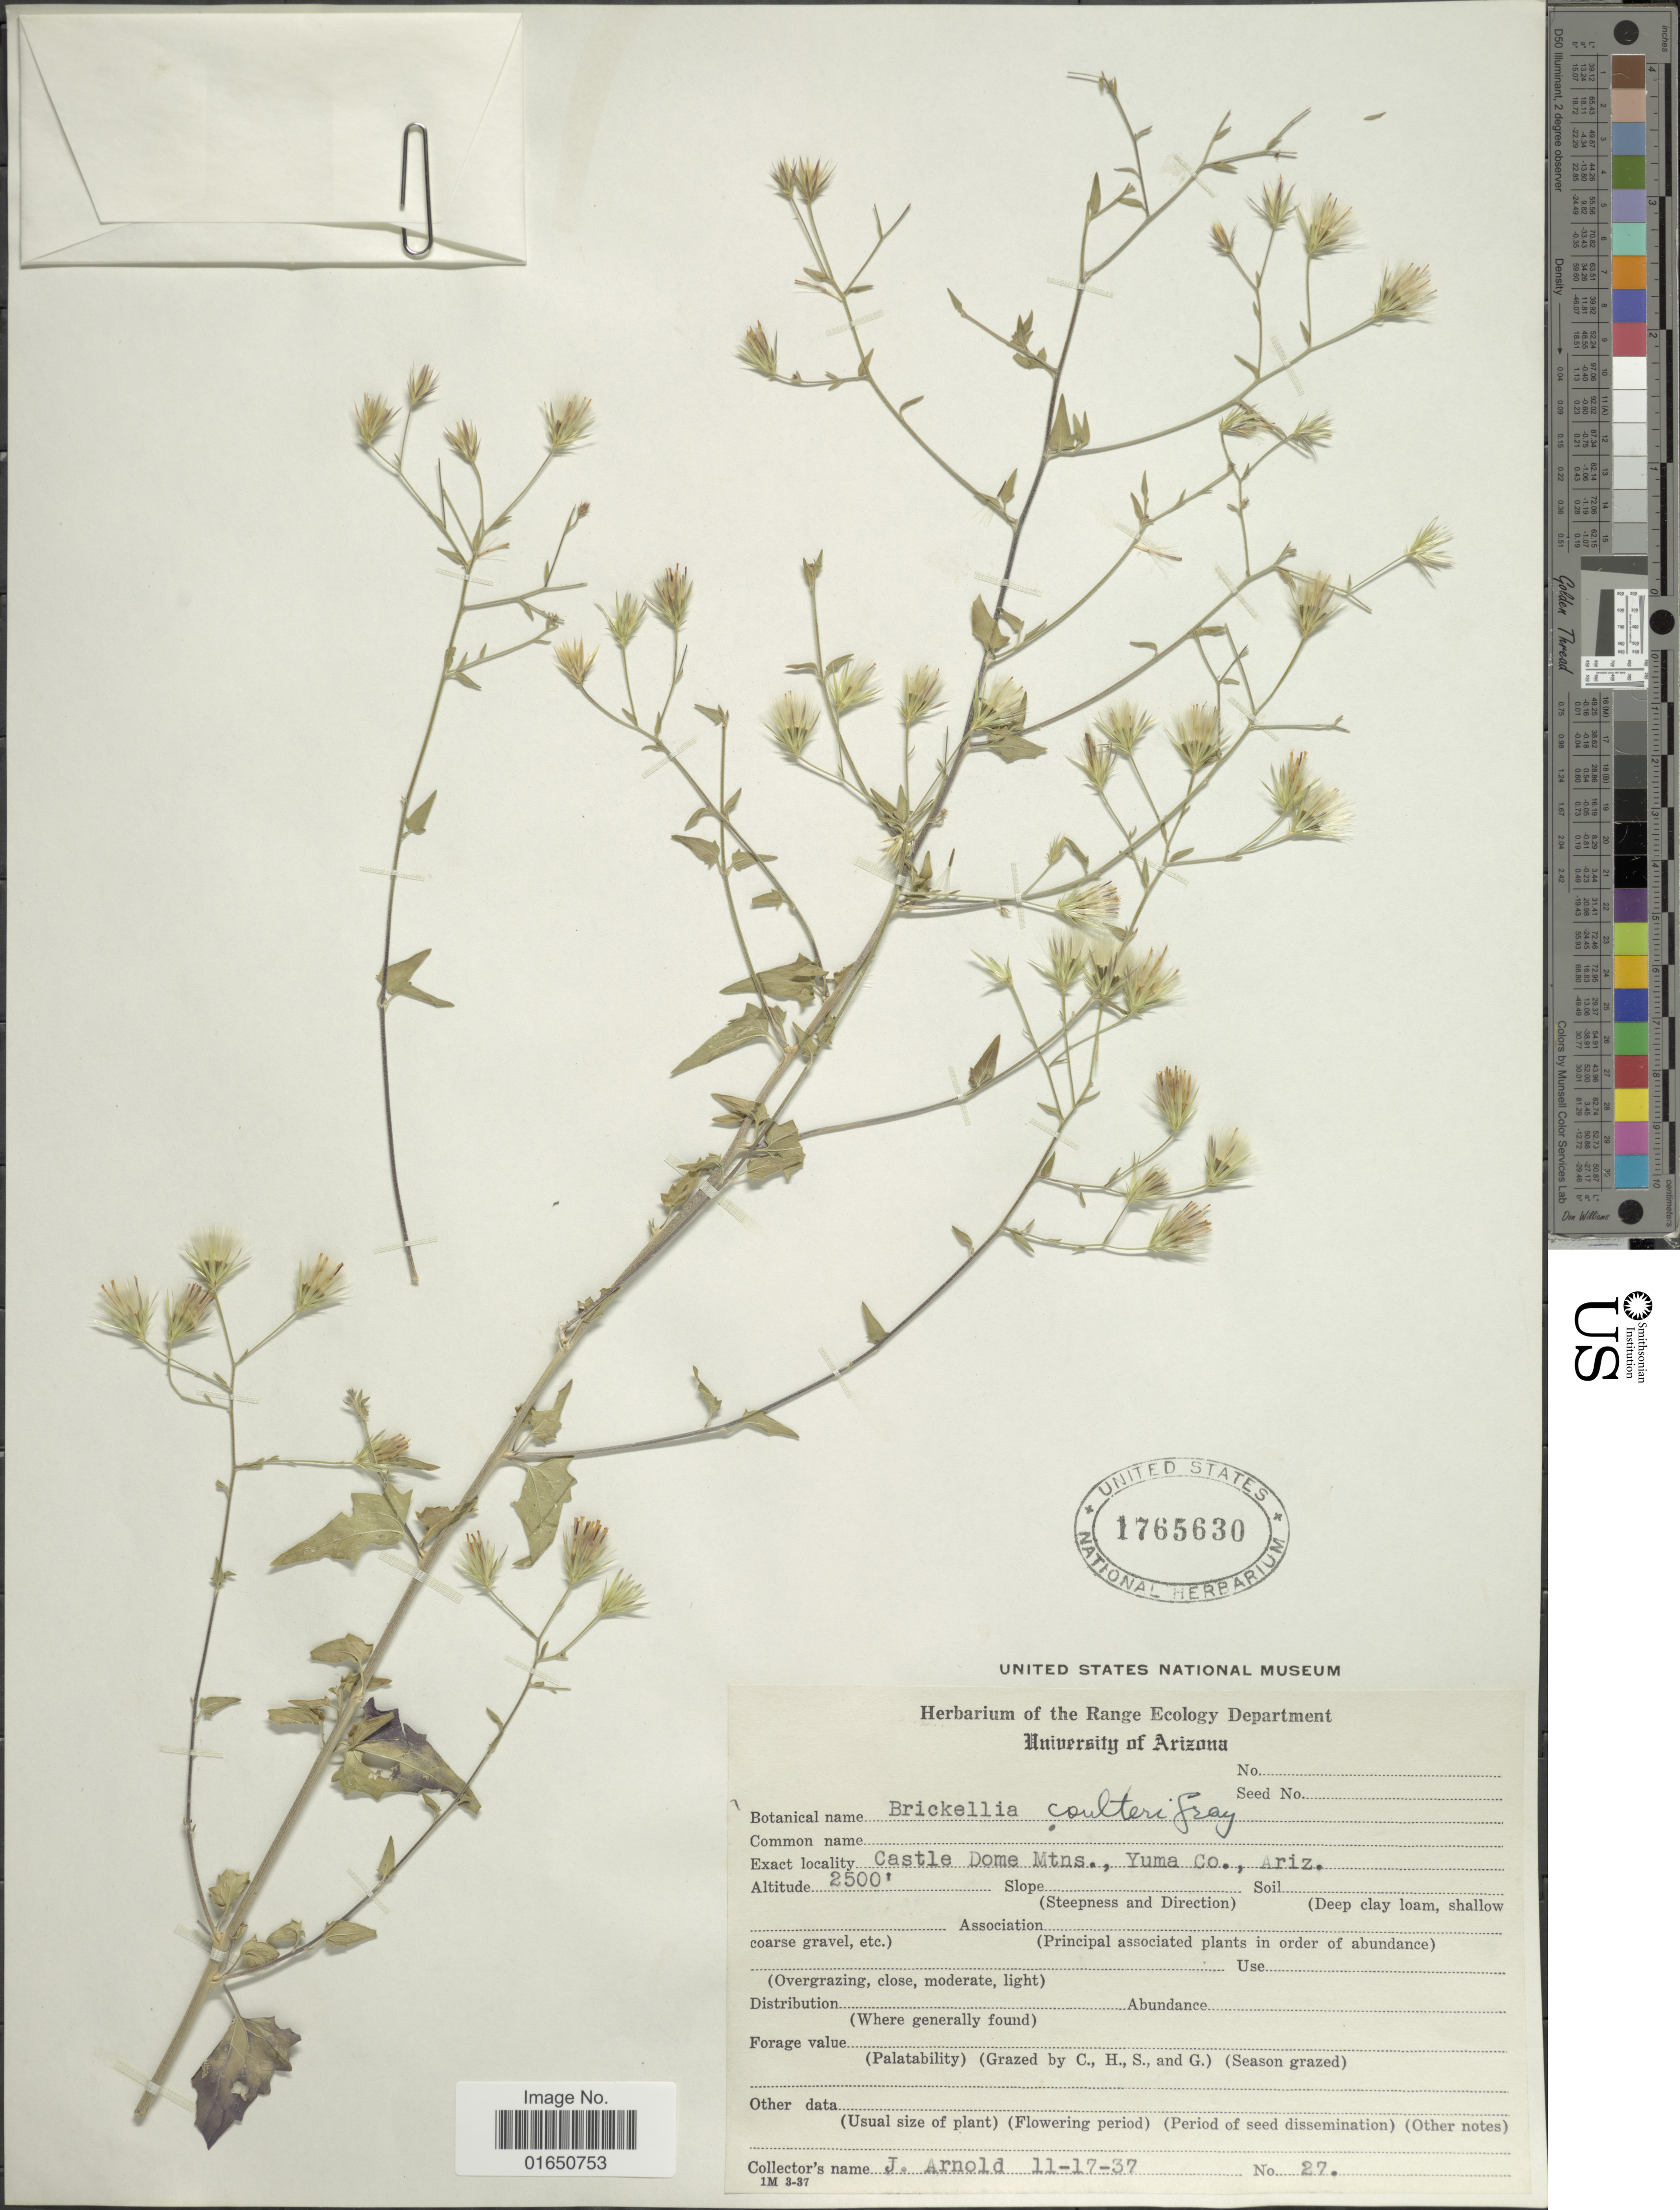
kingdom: Plantae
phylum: Tracheophyta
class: Magnoliopsida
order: Asterales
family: Asteraceae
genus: Brickellia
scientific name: Brickellia coulteri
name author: A. Gray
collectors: J. F. Arnold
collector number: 27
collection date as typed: Transcribed d/m/y: 17/11/37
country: United States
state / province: Arizona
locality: Castle Dome Mtns., Yuma Co., Ariz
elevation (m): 762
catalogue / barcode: US 1765630